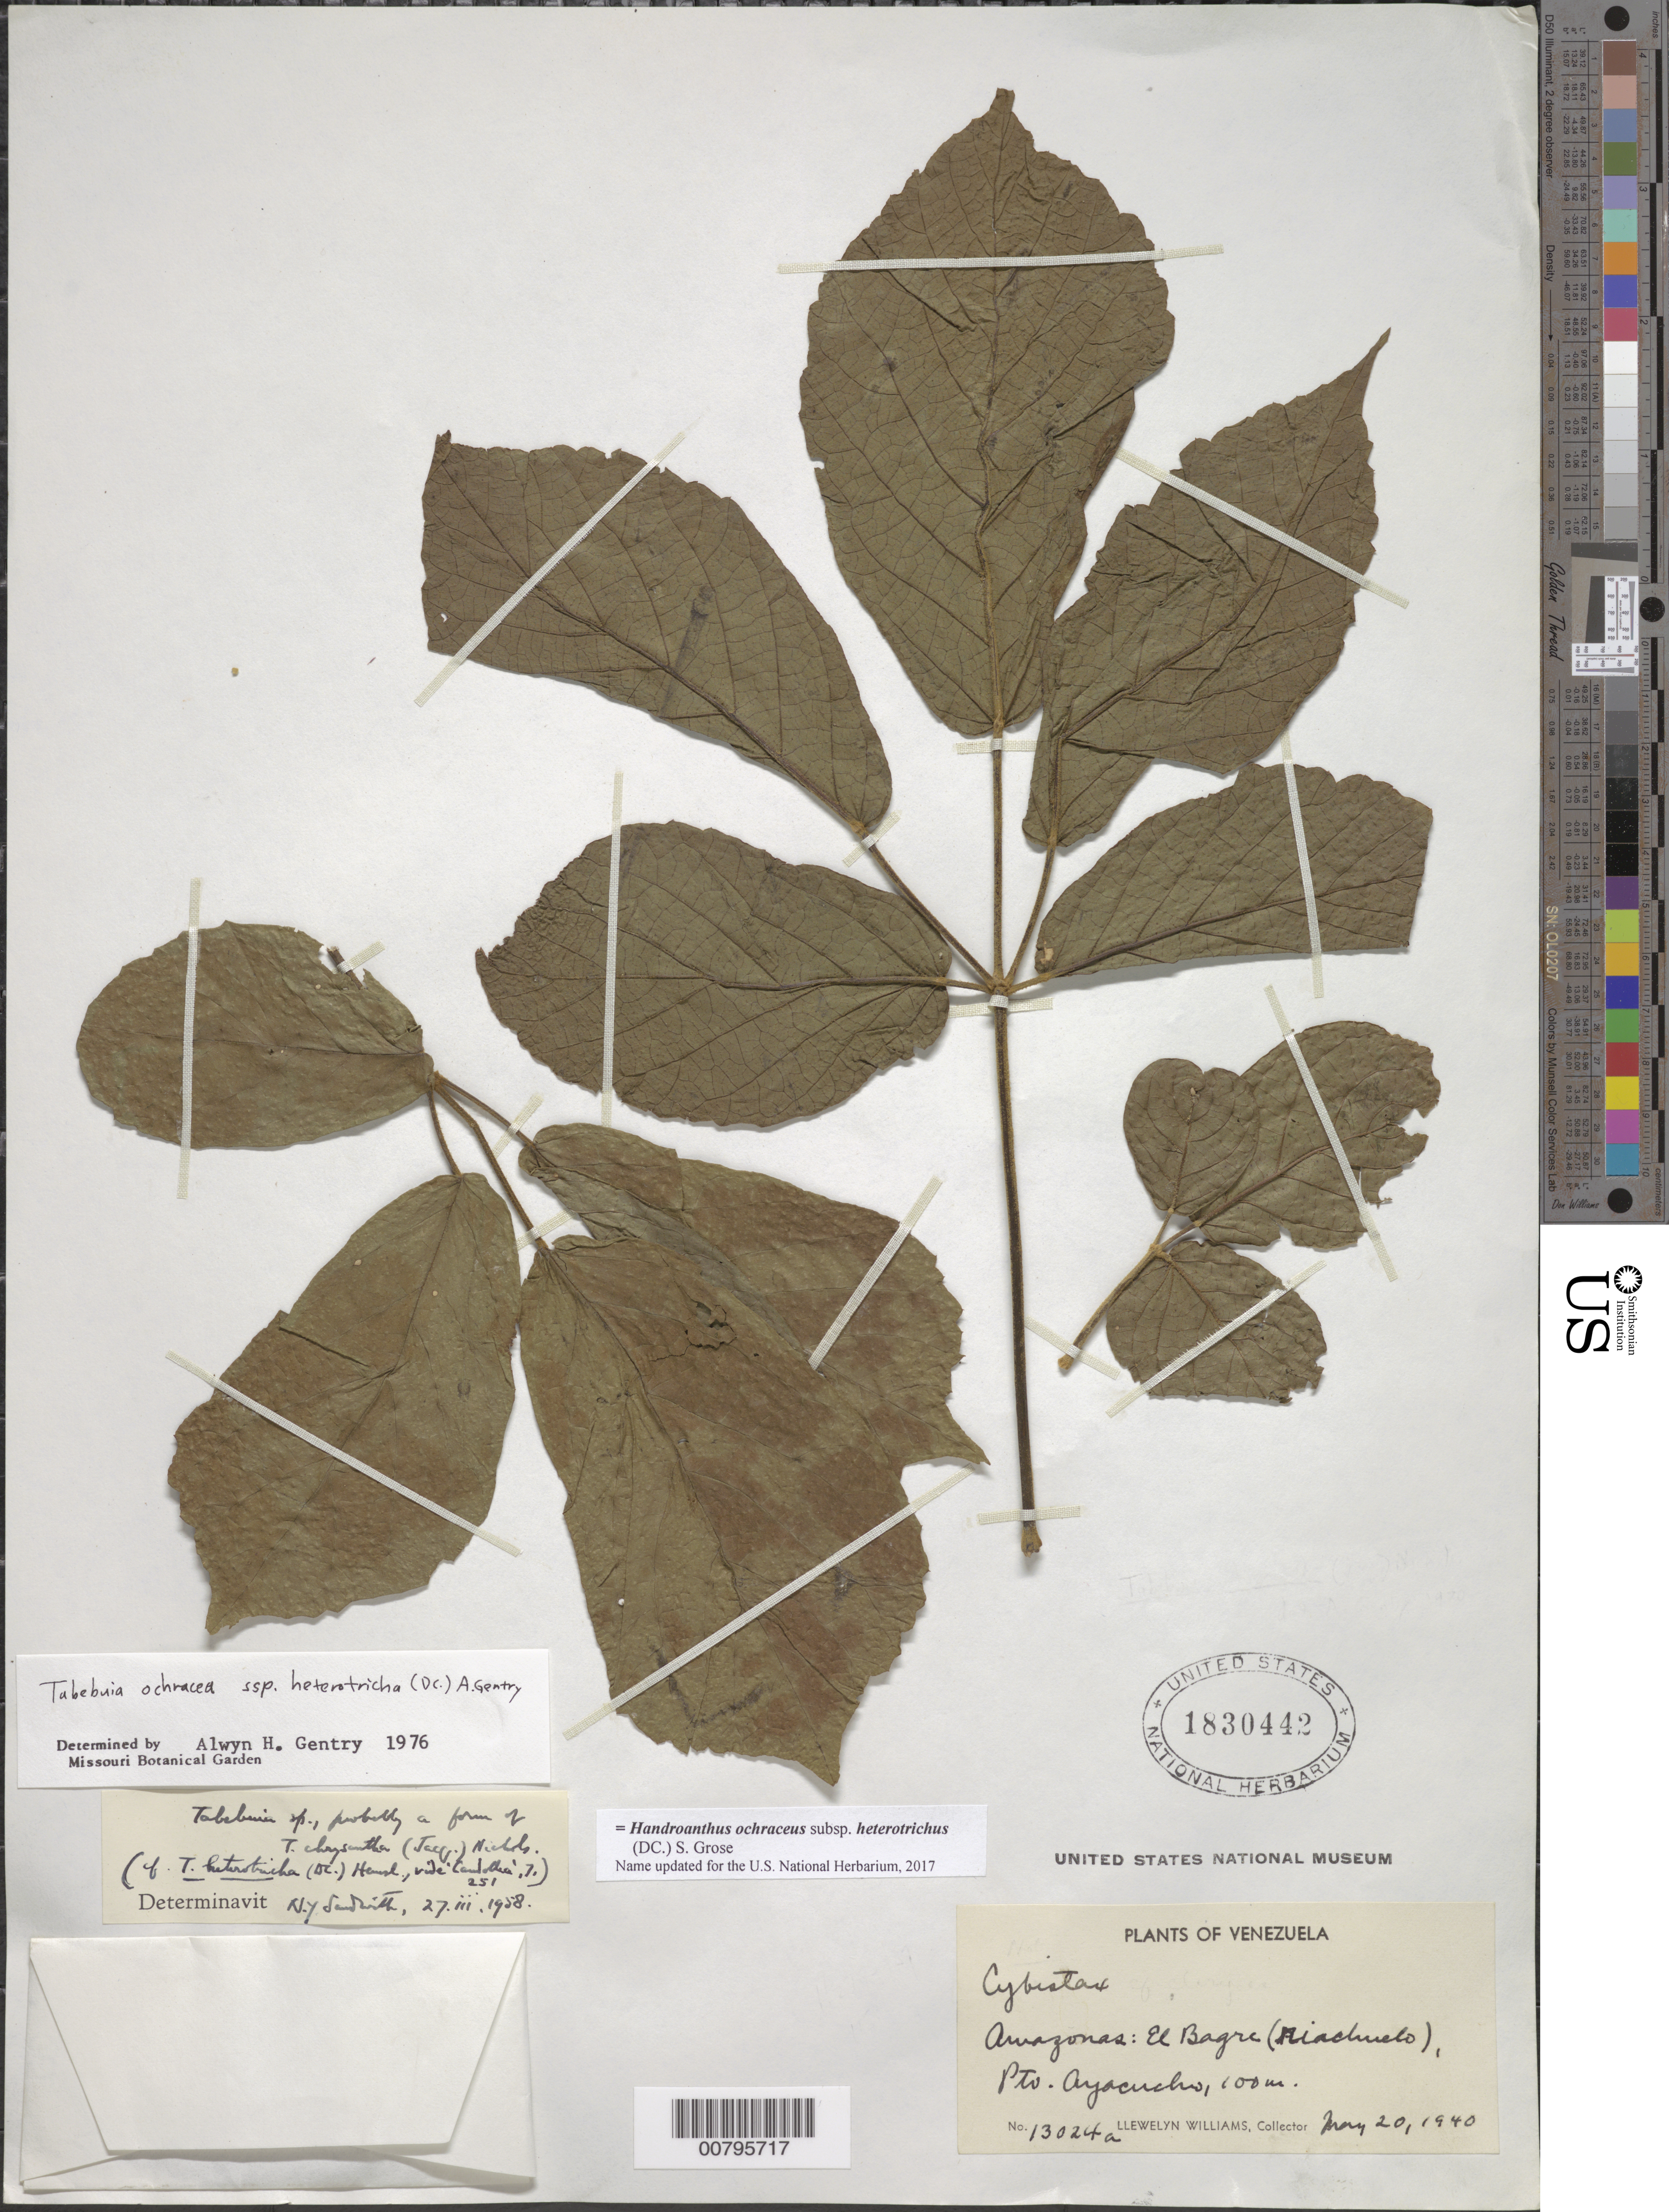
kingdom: Plantae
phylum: Tracheophyta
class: Magnoliopsida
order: Lamiales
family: Bignoniaceae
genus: Handroanthus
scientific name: Handroanthus ochraceus subsp. heterotrichus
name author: (DC.) S.O. Grose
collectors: Ll. Williams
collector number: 13024 a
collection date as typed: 20-May-40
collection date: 1940-05-20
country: Venezuela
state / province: Amazonas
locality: Puerto Ayacucho, El Bagre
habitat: Riachuelo El Bagre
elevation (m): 100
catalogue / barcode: US 1830442